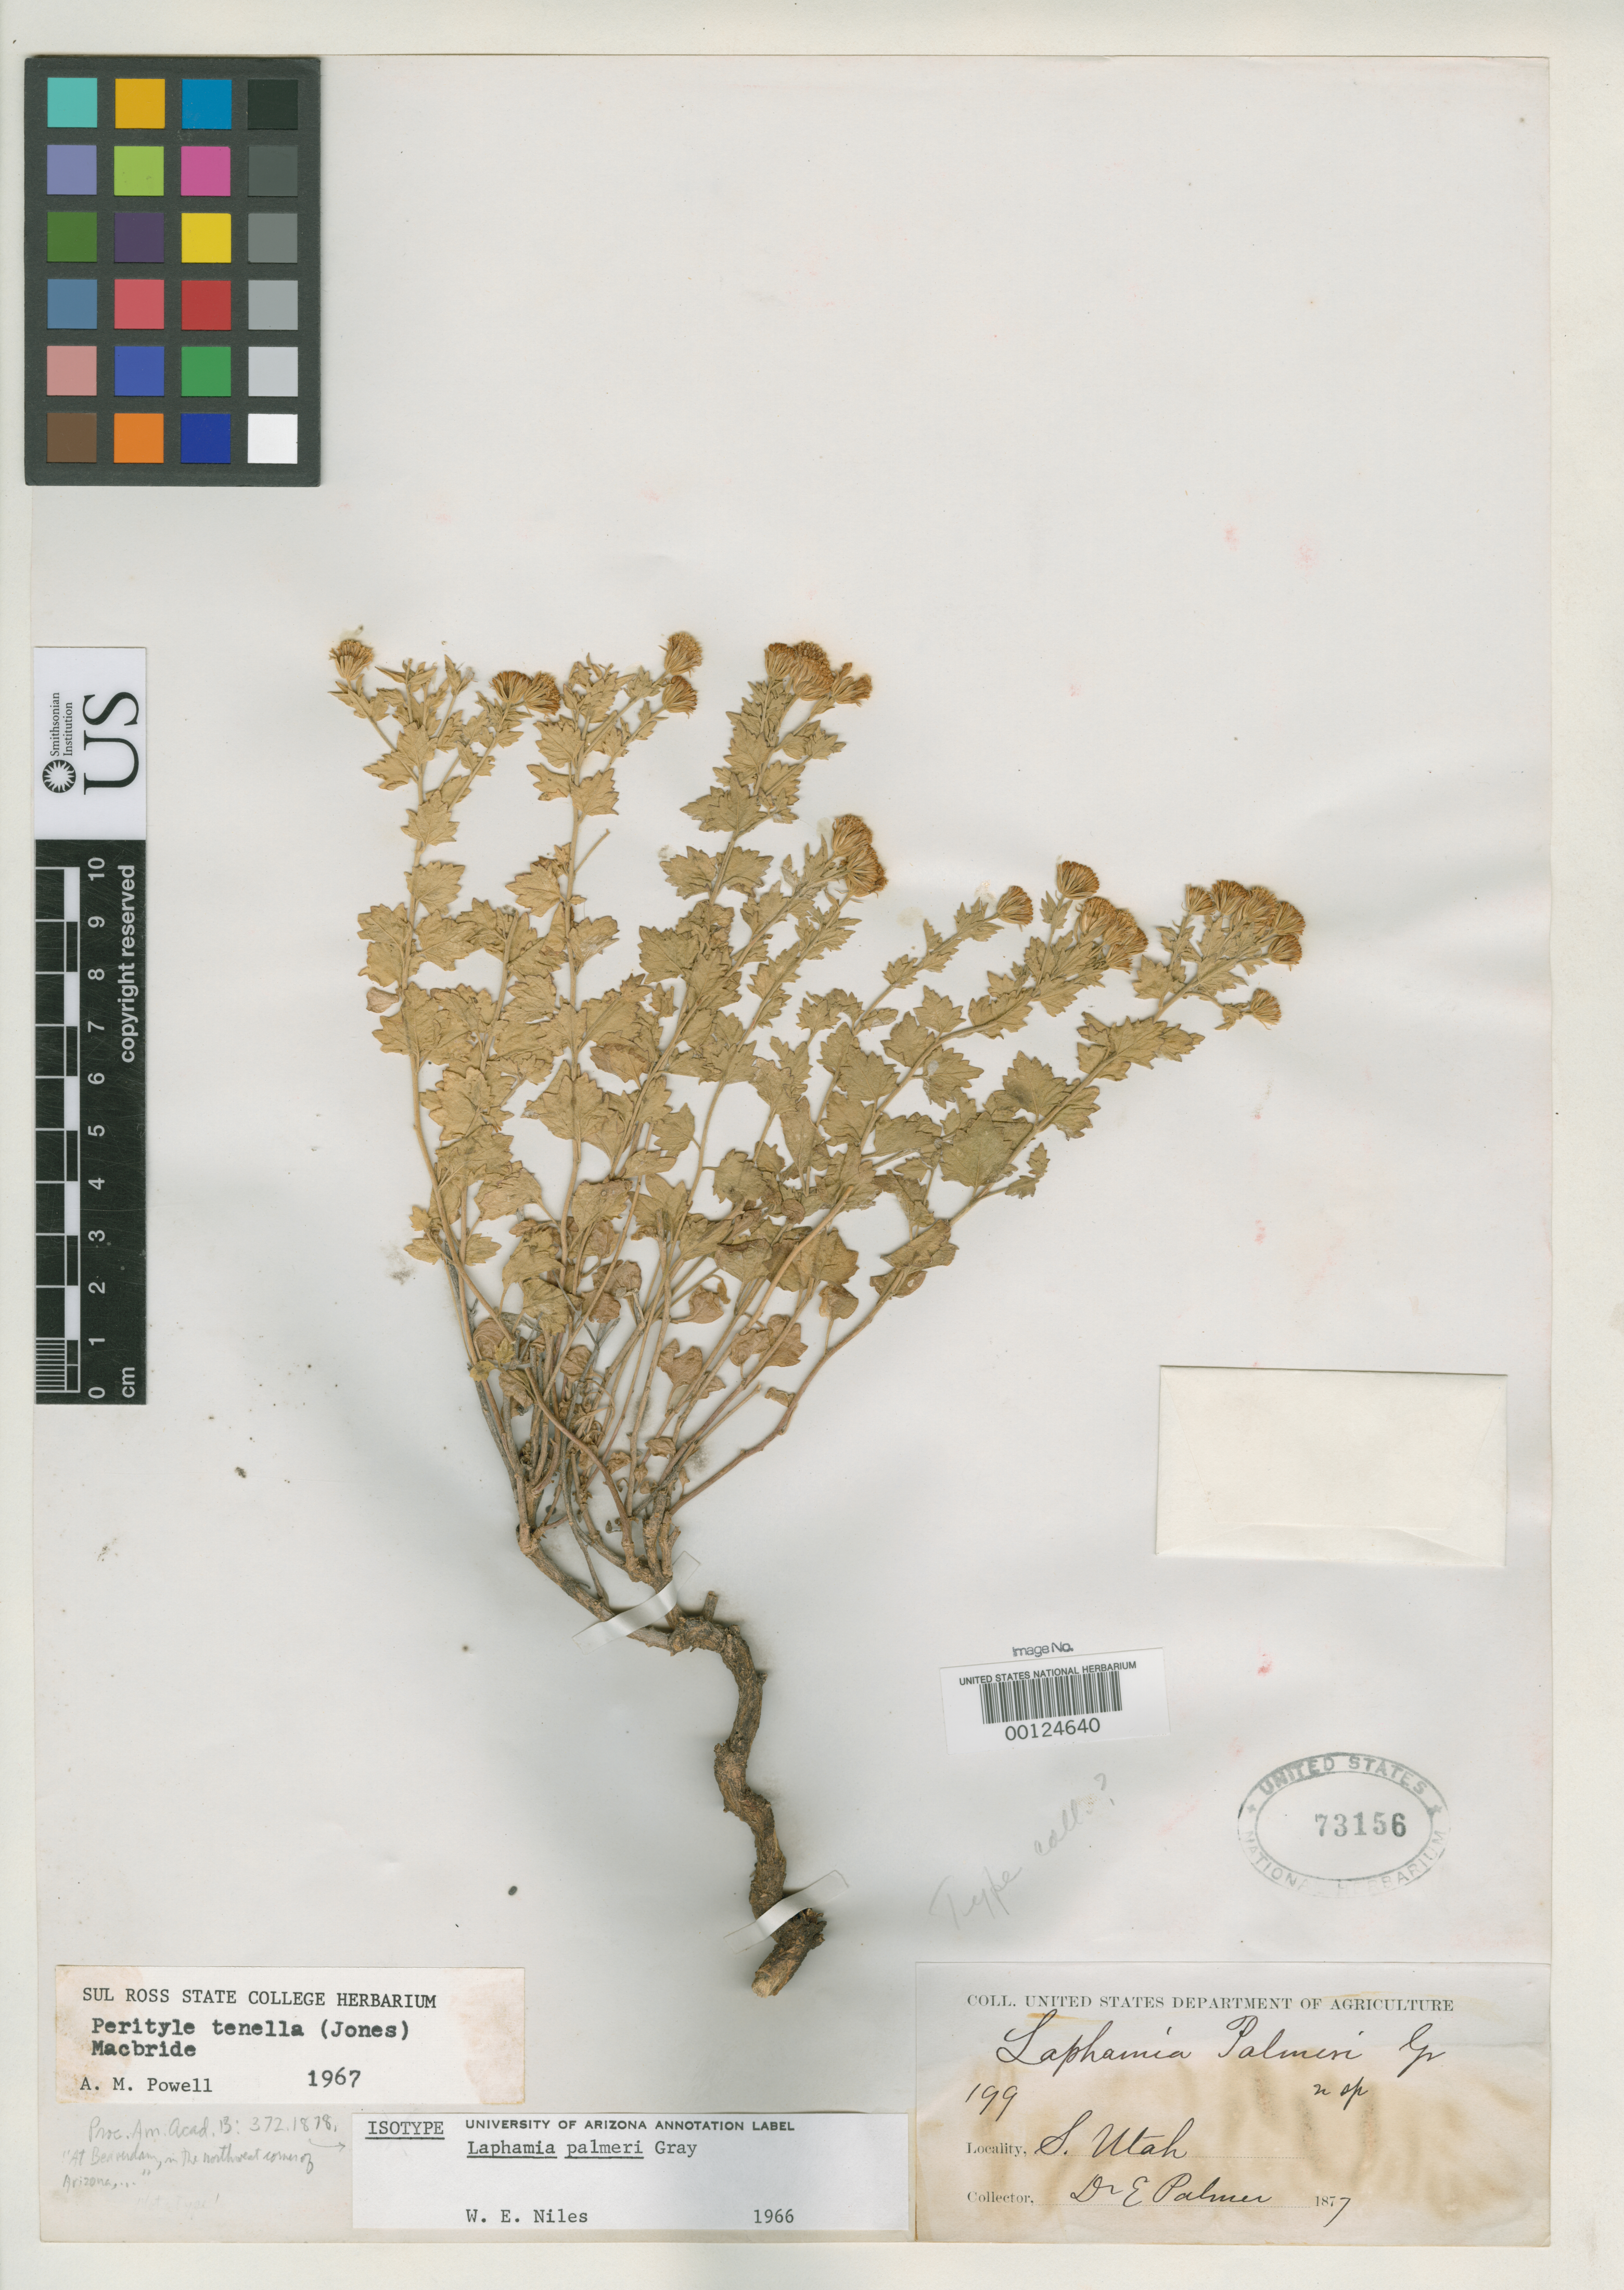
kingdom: Plantae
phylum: Tracheophyta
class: Magnoliopsida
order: Asterales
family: Asteraceae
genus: Laphamia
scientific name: Laphamia palmeri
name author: A. Gray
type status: Isotype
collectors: E. Palmer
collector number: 199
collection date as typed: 1877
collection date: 1877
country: United States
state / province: Utah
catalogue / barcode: US 73156